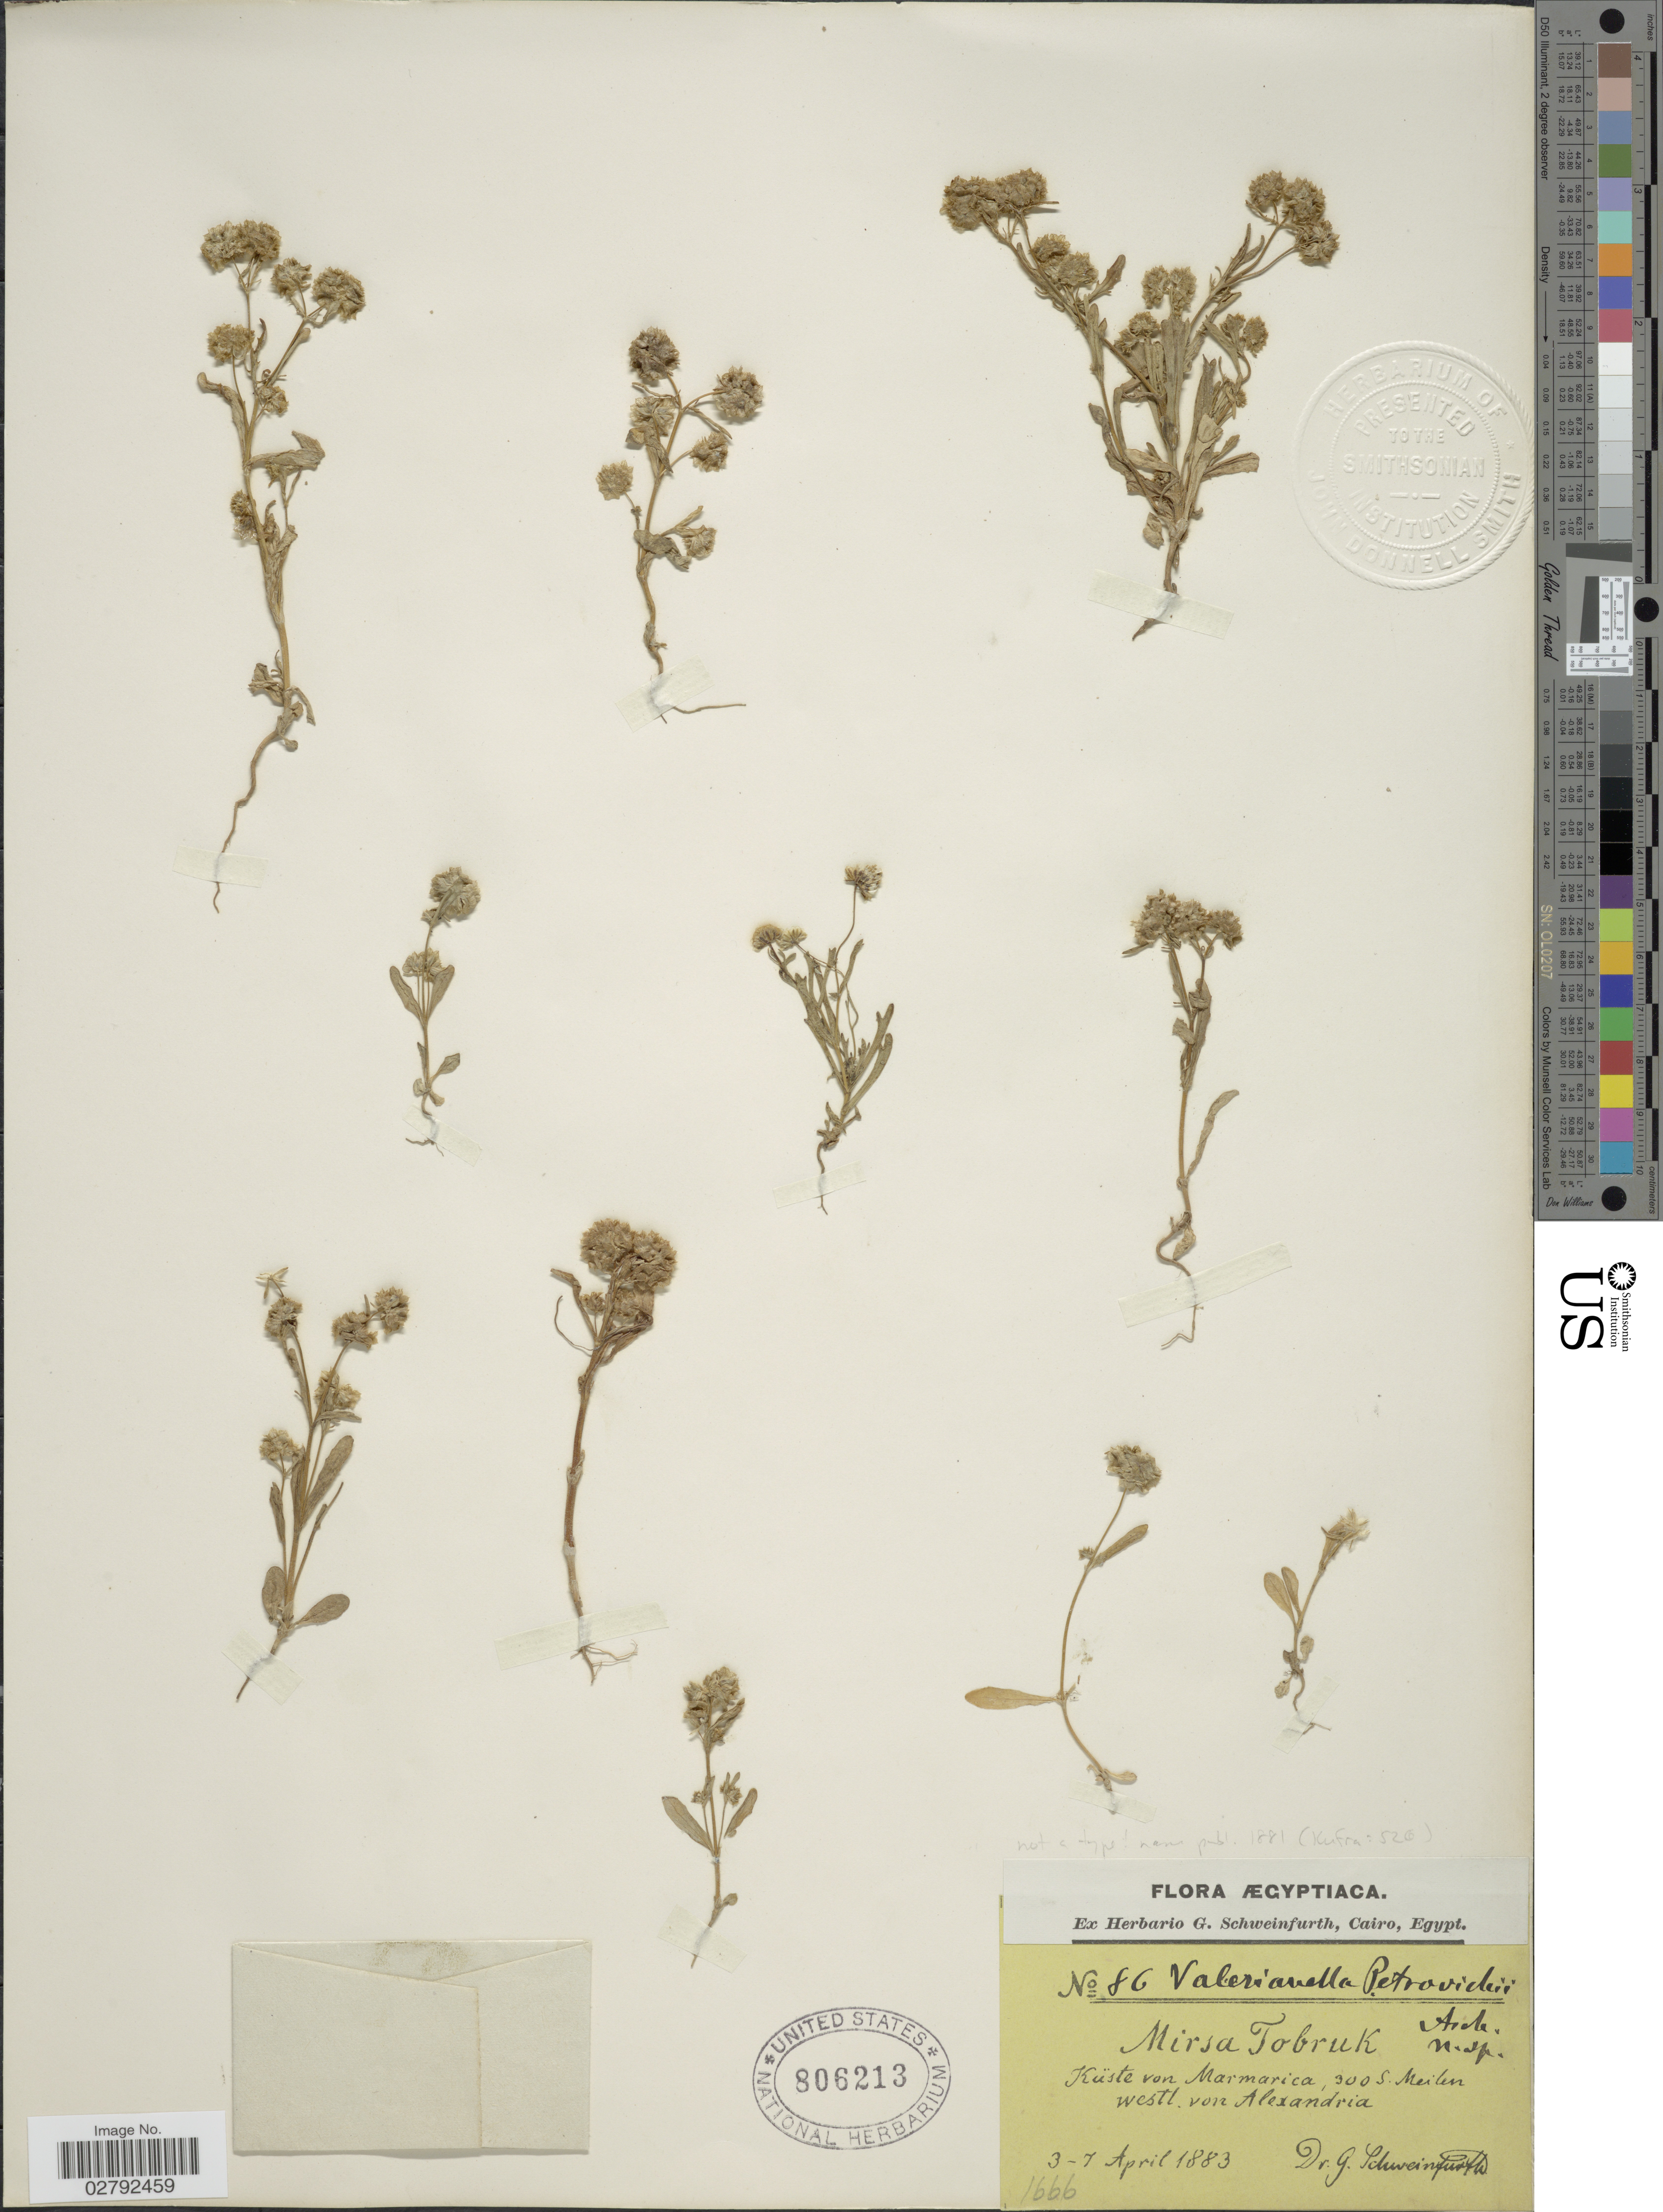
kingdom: Plantae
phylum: Tracheophyta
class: Magnoliopsida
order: Dipsacales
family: Caprifoliaceae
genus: Valerianella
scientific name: Valerianella sp.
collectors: G. A. Schweinfurth (herbarium)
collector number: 86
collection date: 1883-04-03/1883-04-07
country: Egypt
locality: Küste von Marmarica, 300 S. Meilen westl. von Alexandria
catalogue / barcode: US 806213